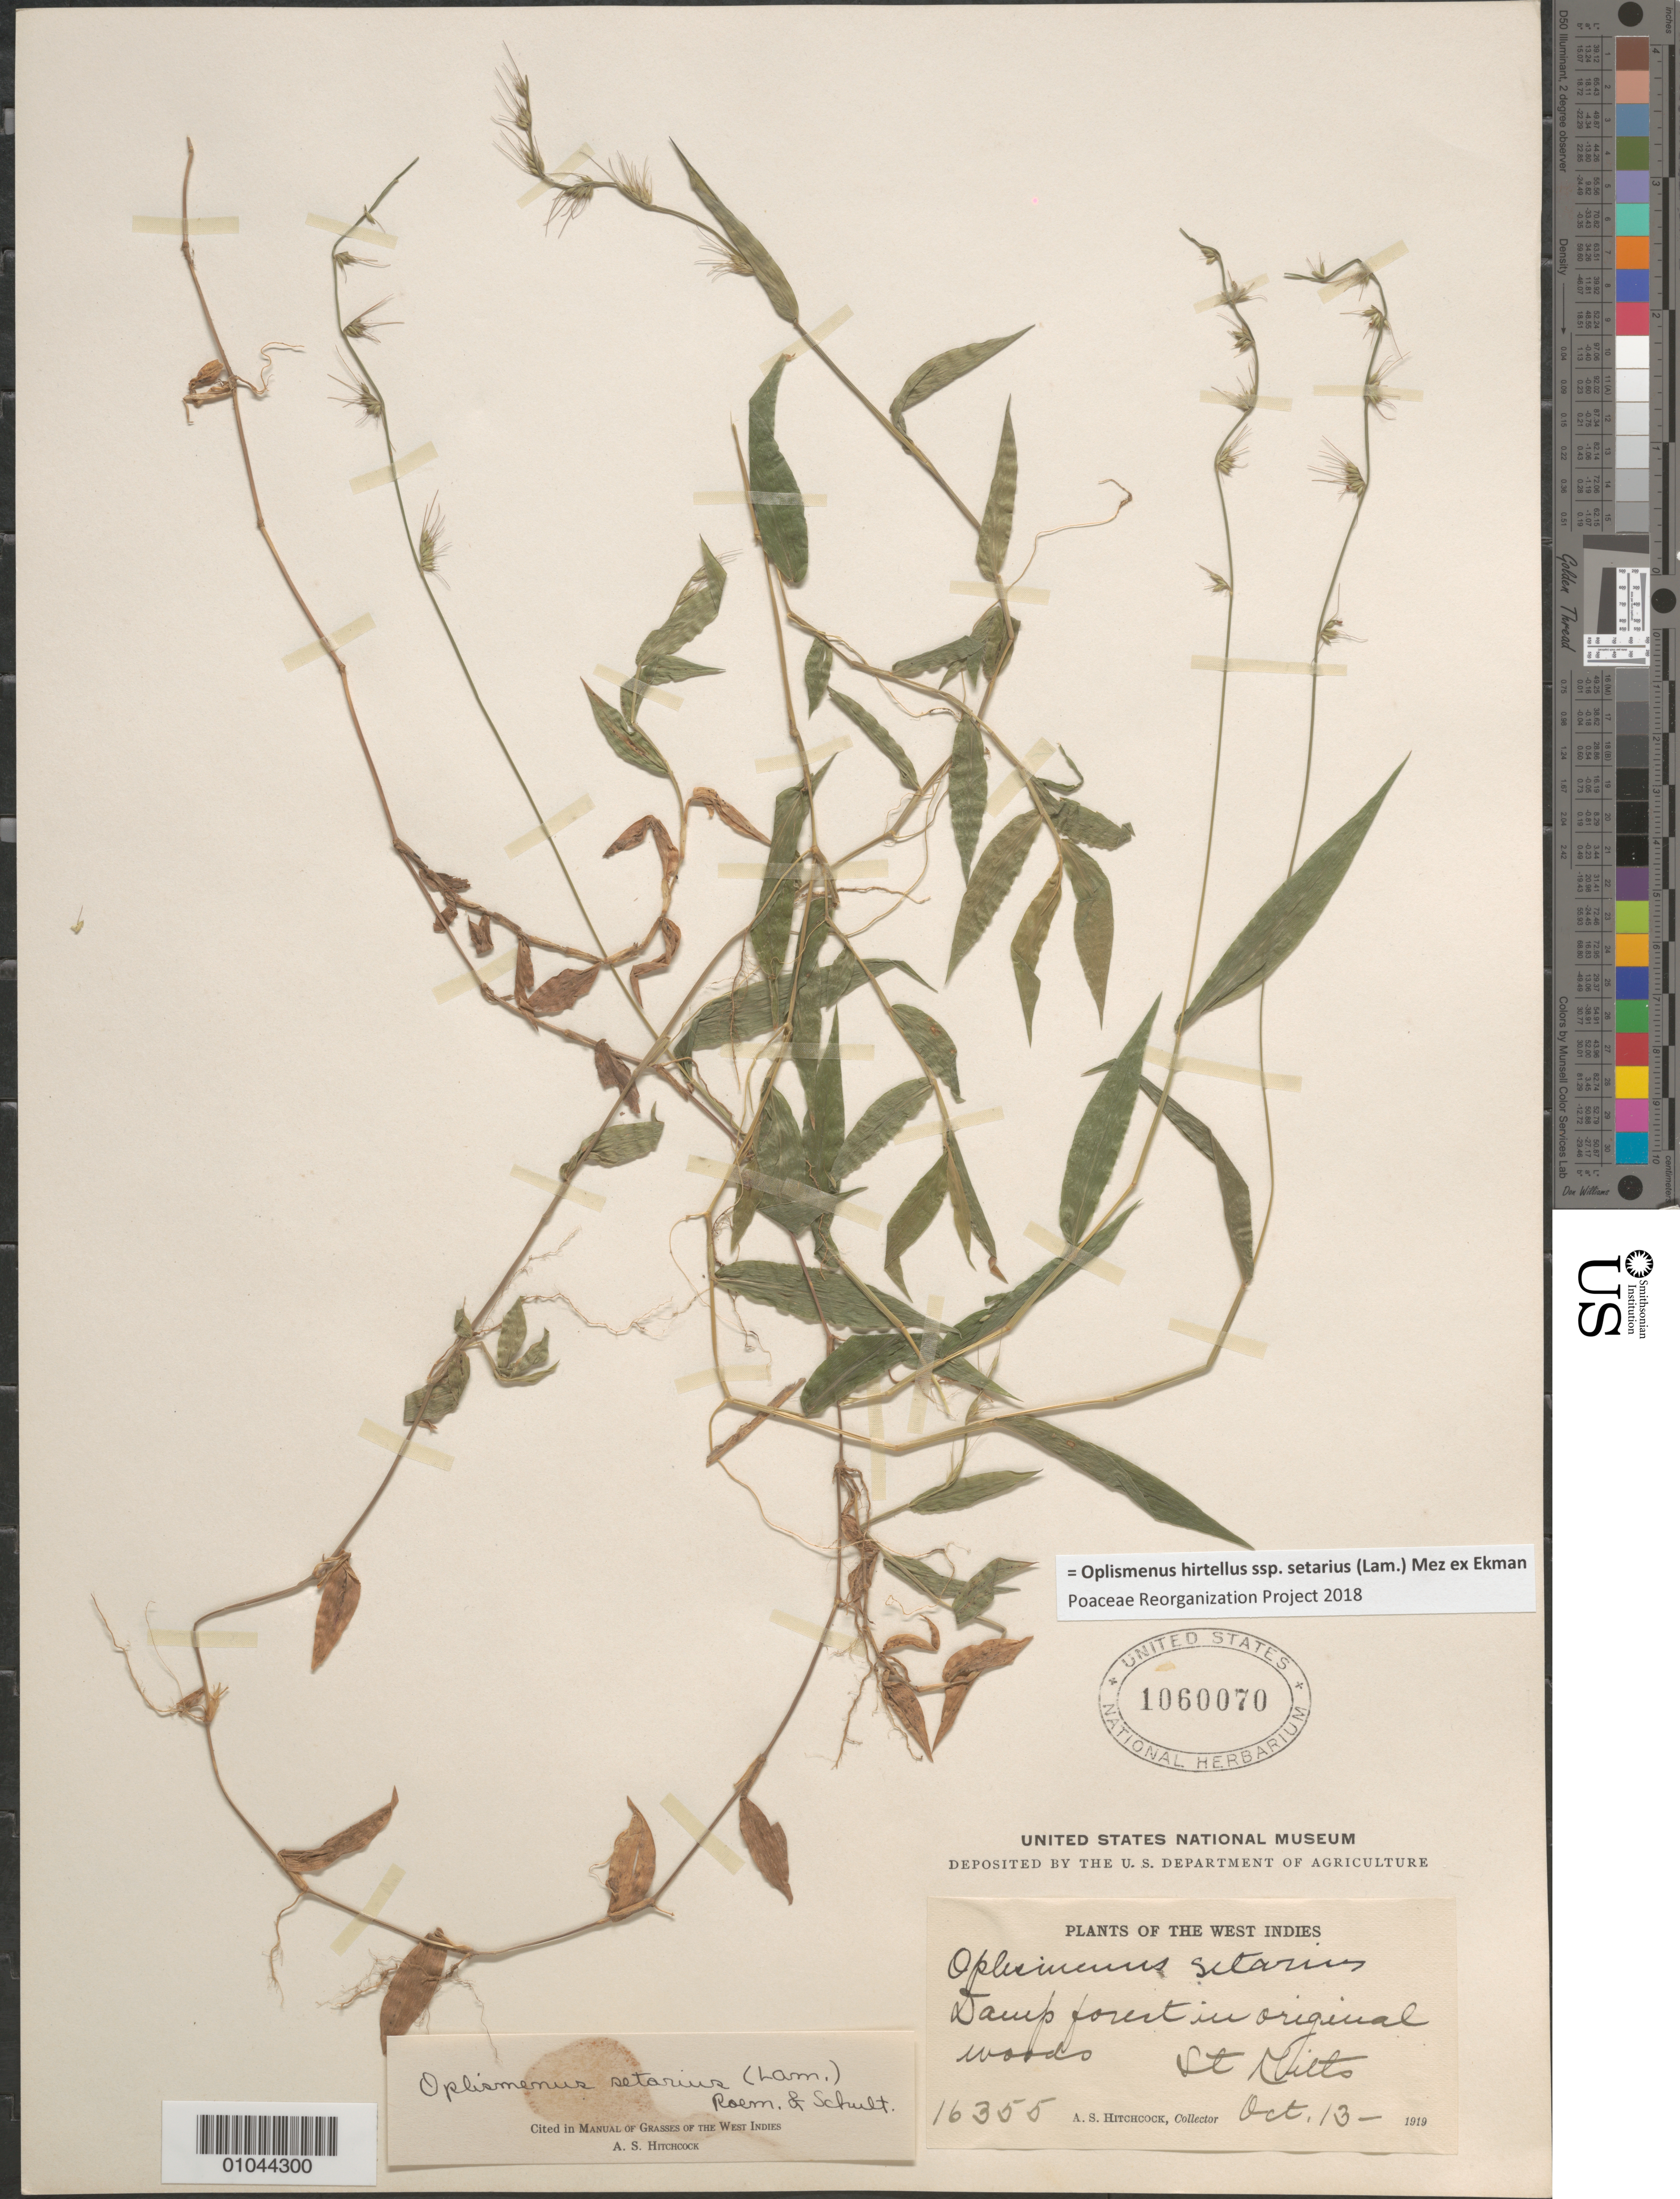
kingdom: Plantae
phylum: Tracheophyta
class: Liliopsida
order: Poales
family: Poaceae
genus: Oplismenus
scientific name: Oplismenus hirtellus subsp. setarius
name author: (Lam.) Mez ex Ekman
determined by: Poaceae Reorganization Project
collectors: A. S. Hitchcock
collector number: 16355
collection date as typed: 13 Oct 1919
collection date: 1919-10-13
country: St. Christopher-Nevis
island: St. Christopher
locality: damp forest in original woods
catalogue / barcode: US 1060070